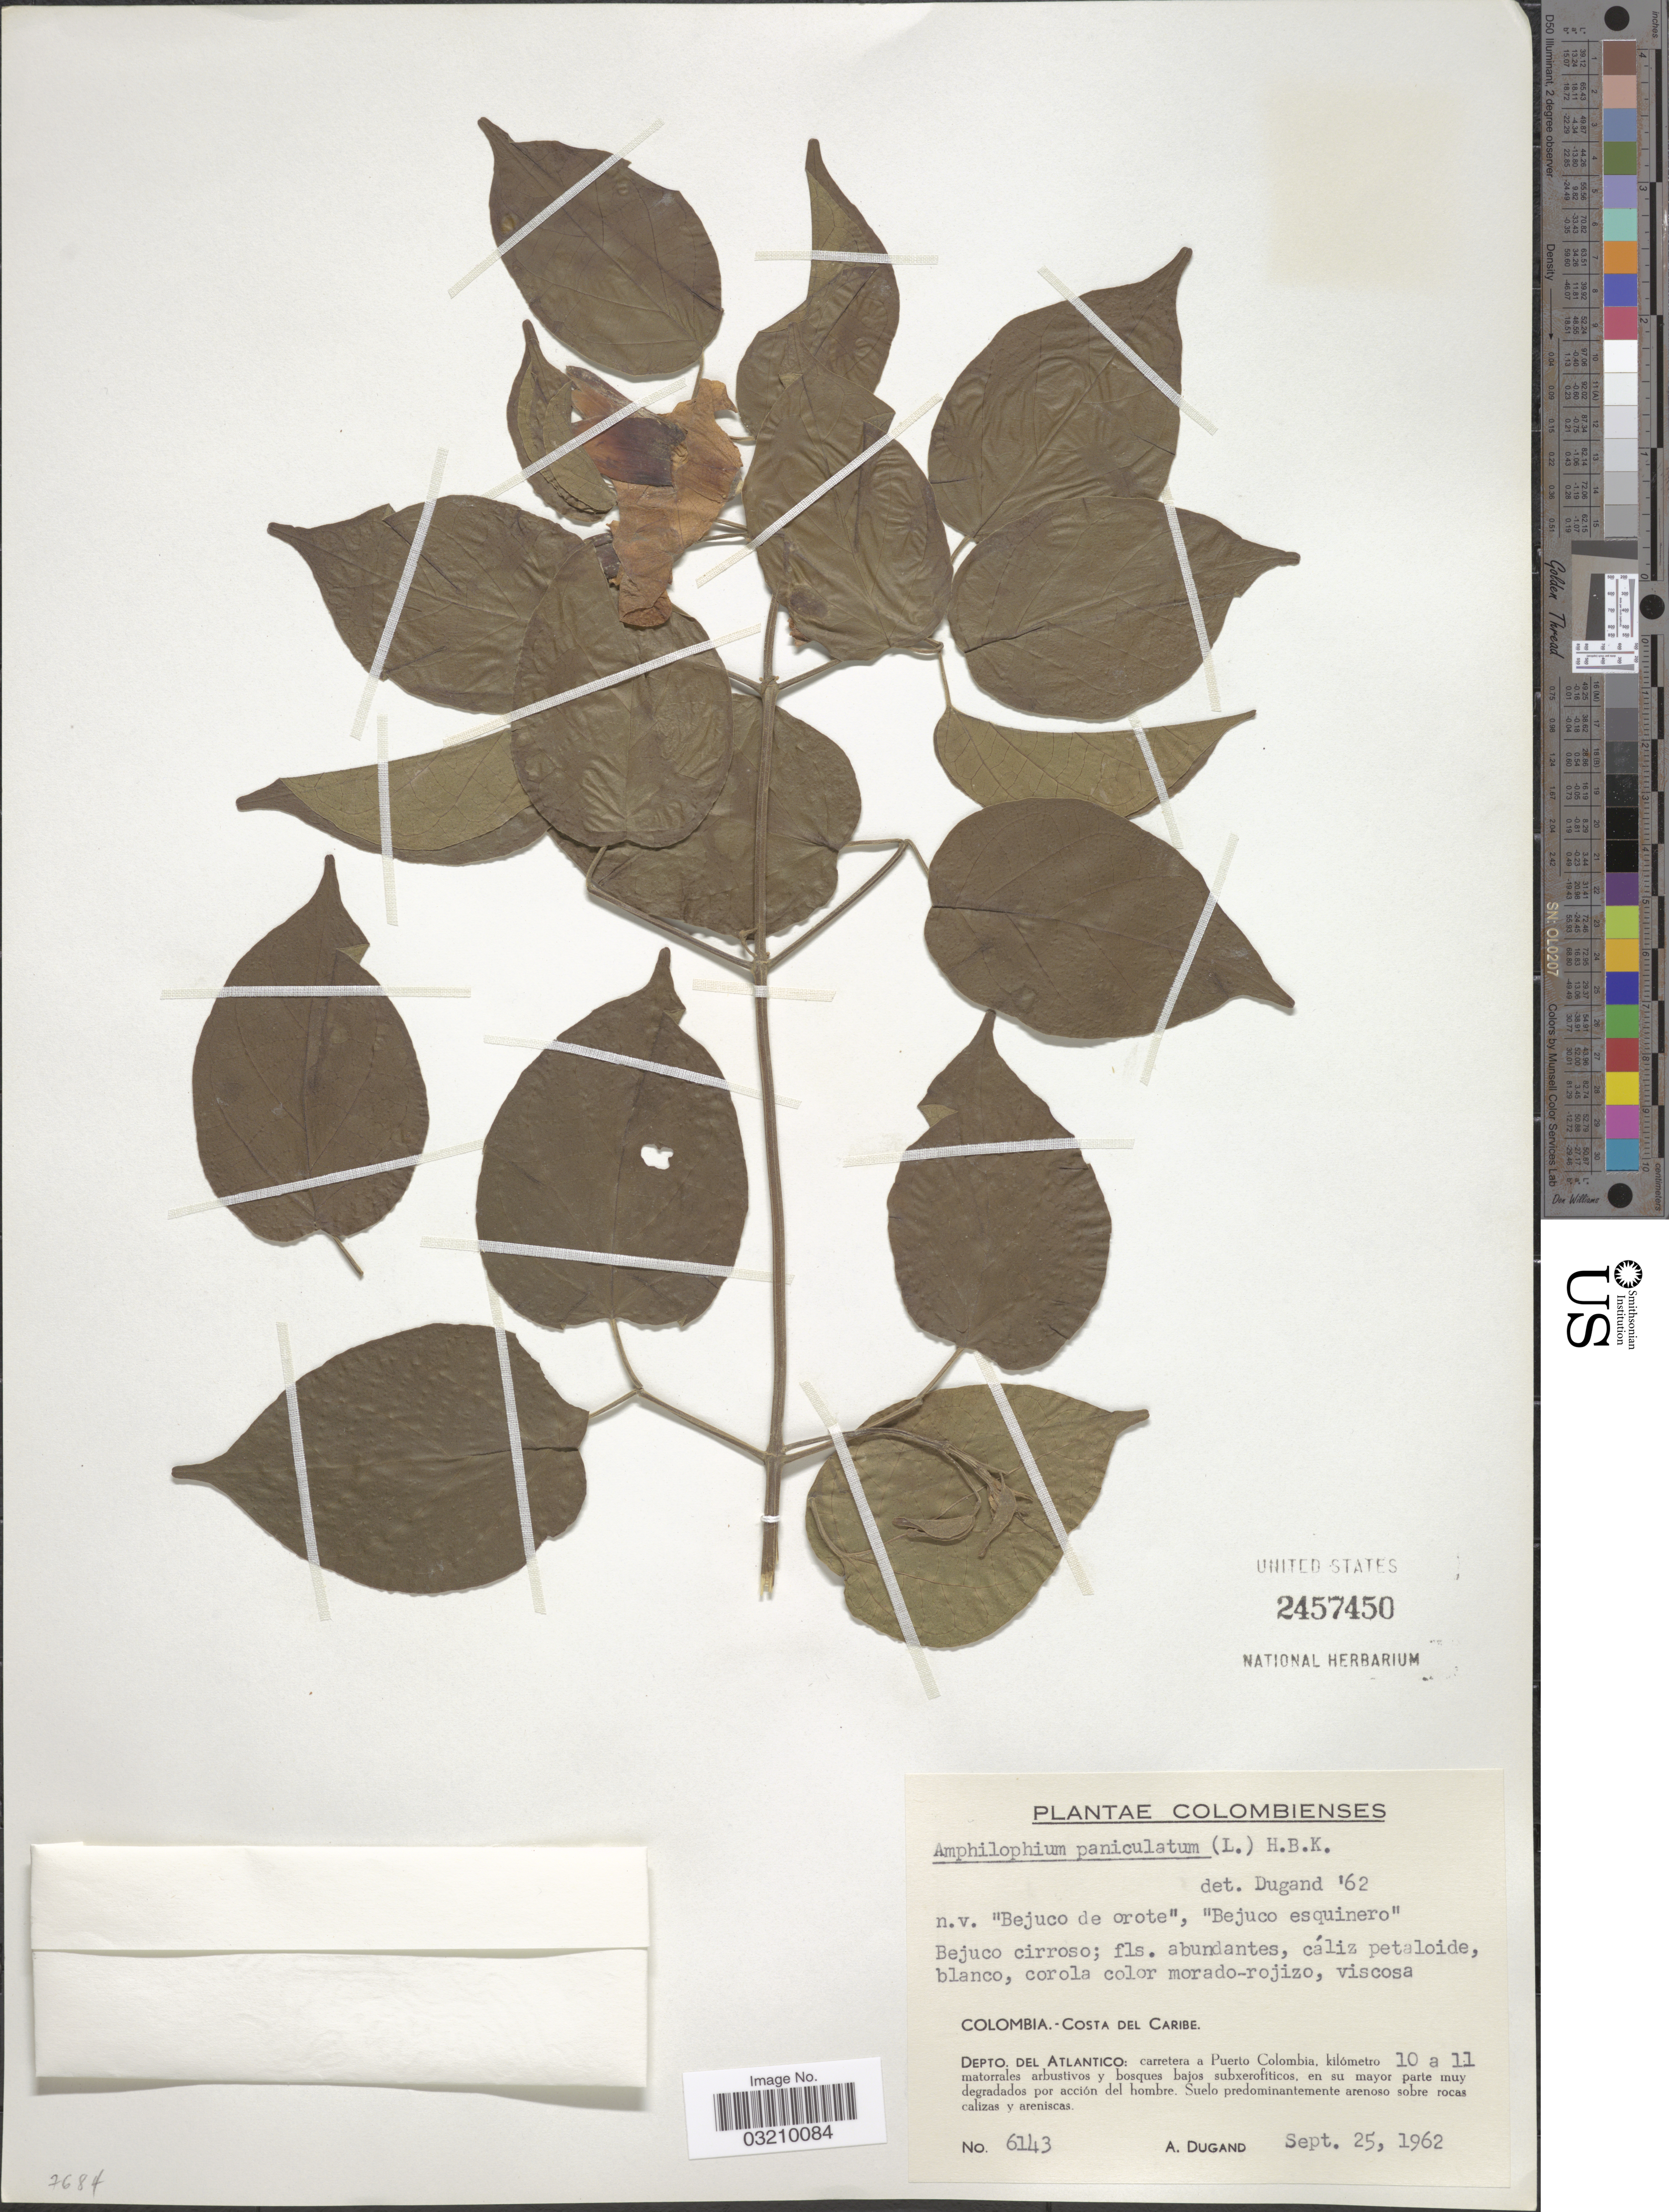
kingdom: Plantae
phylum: Tracheophyta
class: Magnoliopsida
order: Lamiales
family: Bignoniaceae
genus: Amphilophium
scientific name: Amphilophium paniculatum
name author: (L.) Kunth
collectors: A. Dugand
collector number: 6143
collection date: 1962-09-25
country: Colombia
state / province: Atlántico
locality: Costa del Caribe. Depto. del Atlantico: carretera a Puerto Colombia, kilómetro 10 a 11.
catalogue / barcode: US 2457450